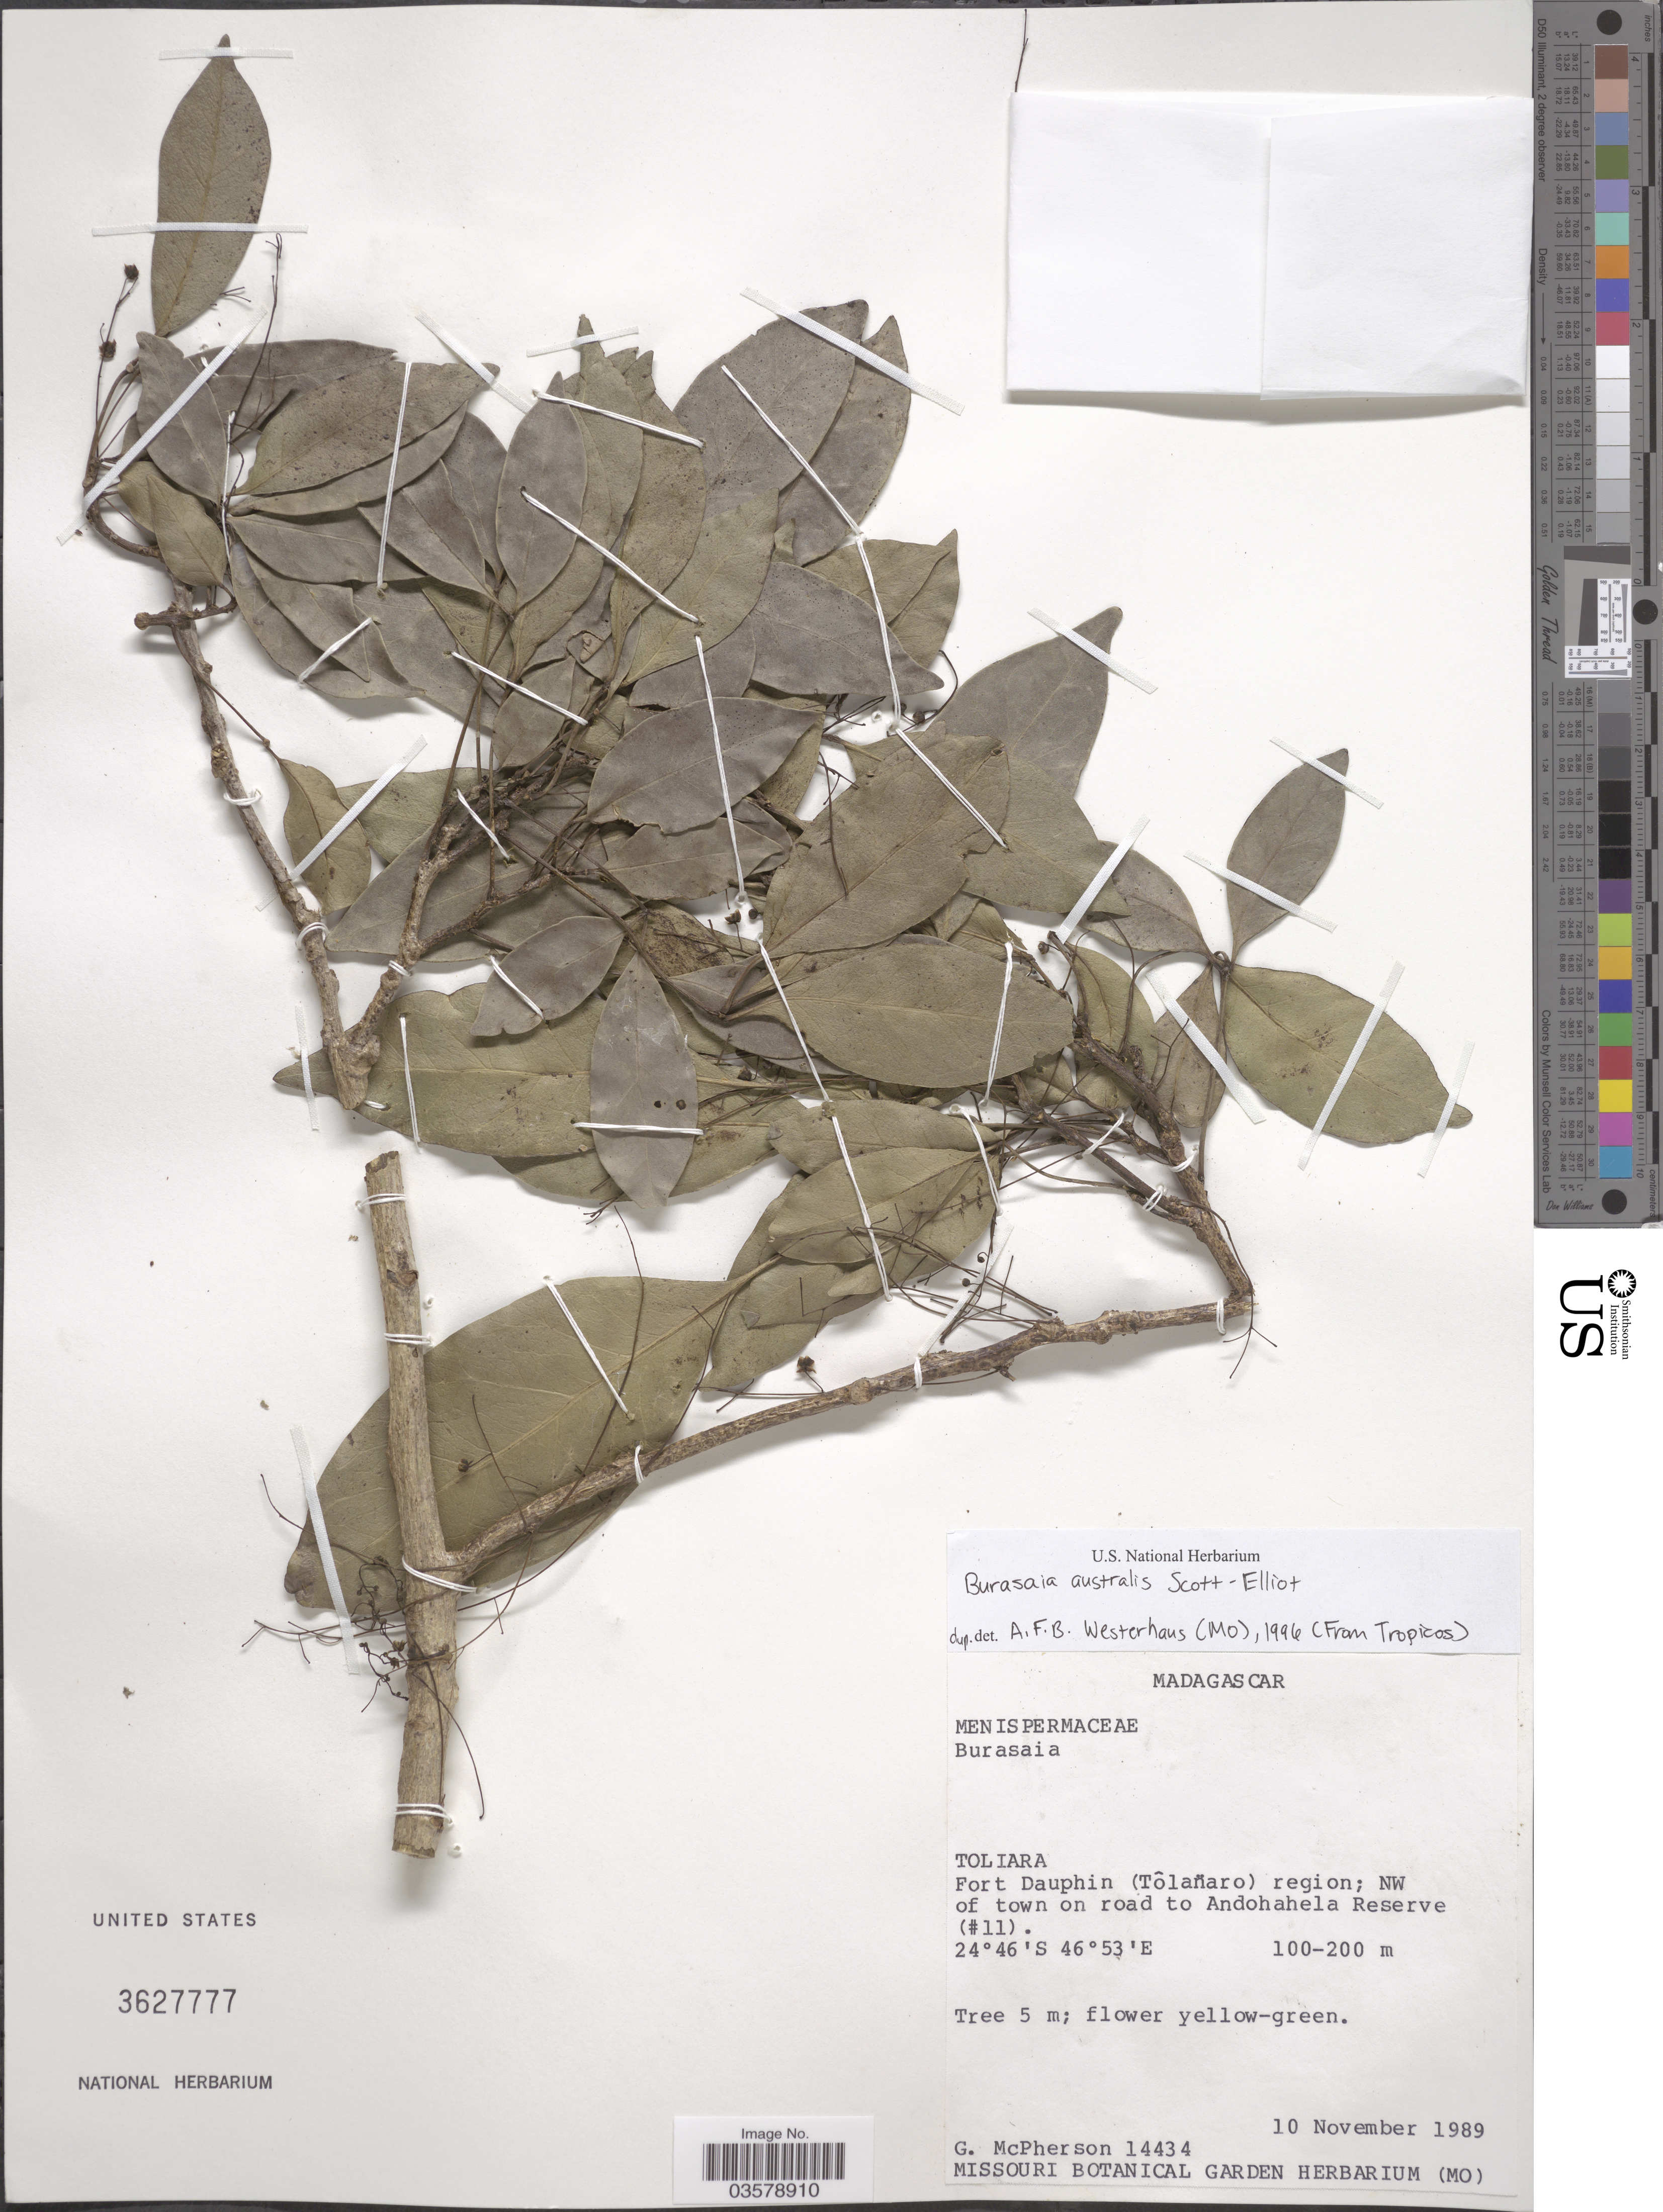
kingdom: Plantae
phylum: Tracheophyta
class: Magnoliopsida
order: Ranunculales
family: Menispermaceae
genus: Burasaia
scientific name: Burasaia australis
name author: Elliot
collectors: G. McPherson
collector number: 14434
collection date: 1989-11-10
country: Madagascar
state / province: Anosy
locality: Fort Dauphin (Tôlanaro) region; NW of town on road to Andohahela Reserve (#11).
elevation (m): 100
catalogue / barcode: US 3627777